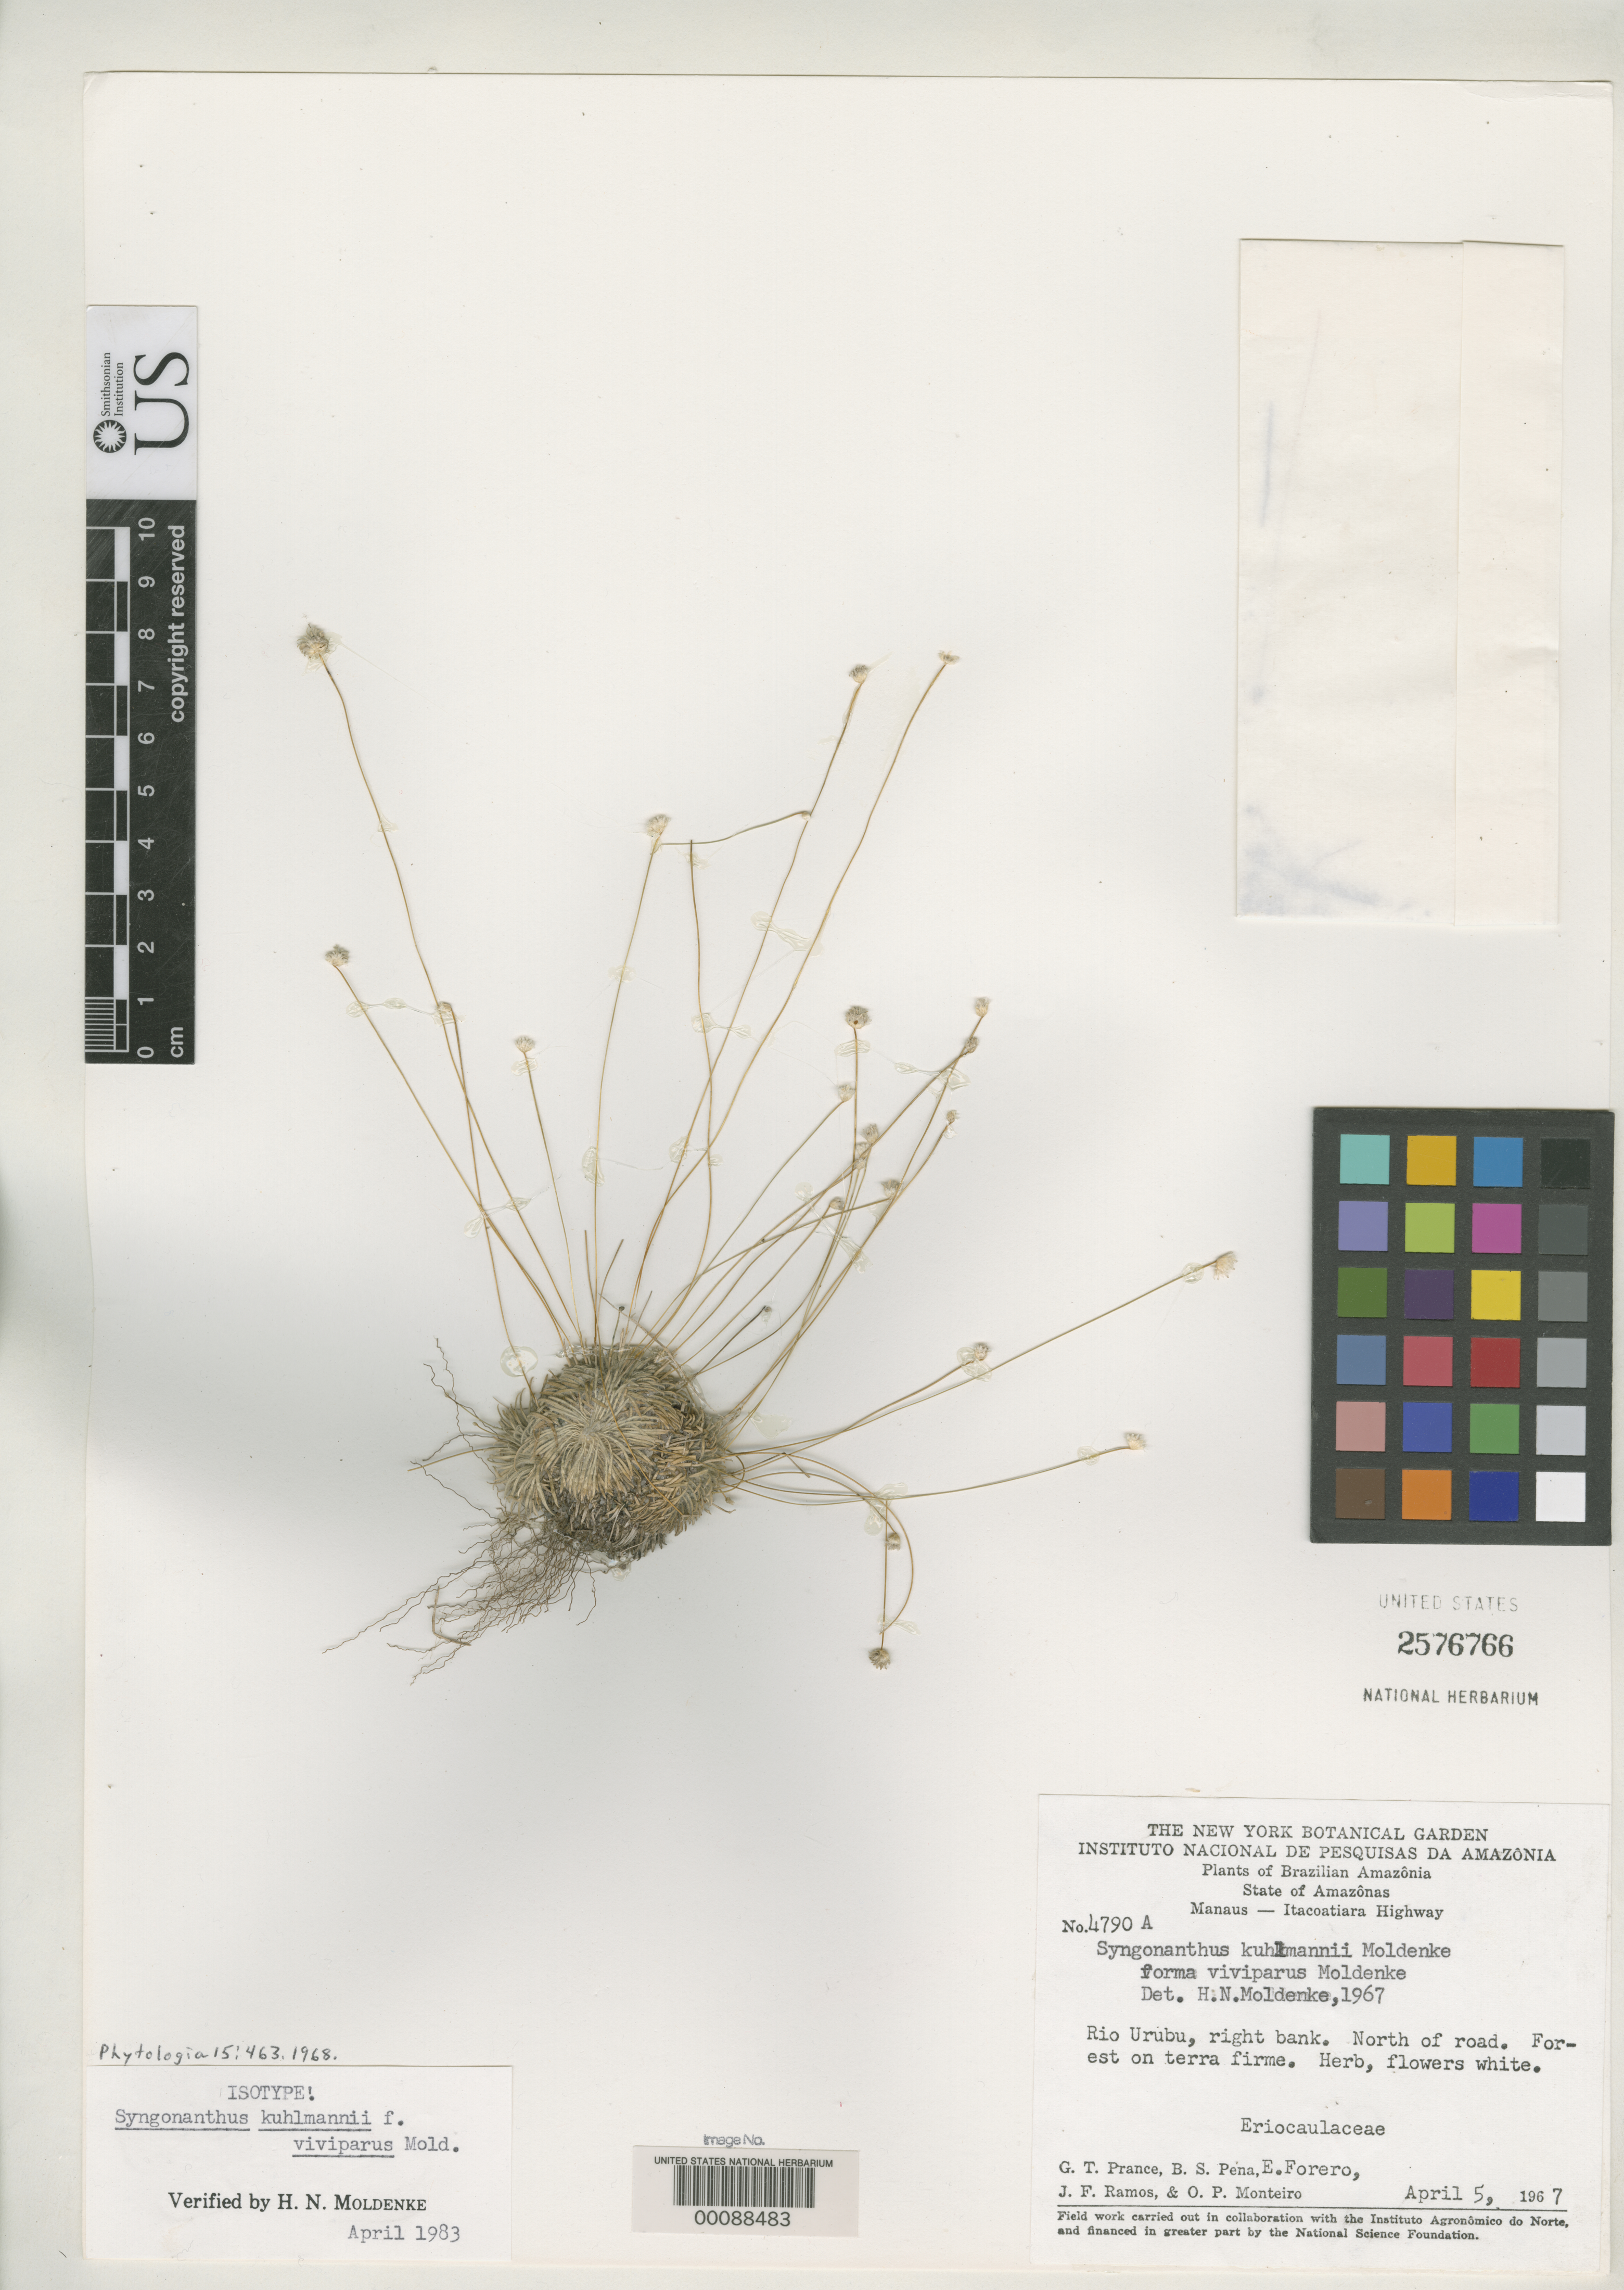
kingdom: Plantae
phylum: Tracheophyta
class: Liliopsida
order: Poales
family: Eriocaulaceae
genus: Syngonanthus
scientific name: Syngonanthus kuhlmannii f. viviparus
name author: Moldenke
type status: Isotype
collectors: G. T. Prance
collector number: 4790 A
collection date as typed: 05 Apr 1967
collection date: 1967-04-05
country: Brazil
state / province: Amazonas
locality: Manaus-Itacoatiara Highway, Rio Urubu, right bank.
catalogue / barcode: US 2576766